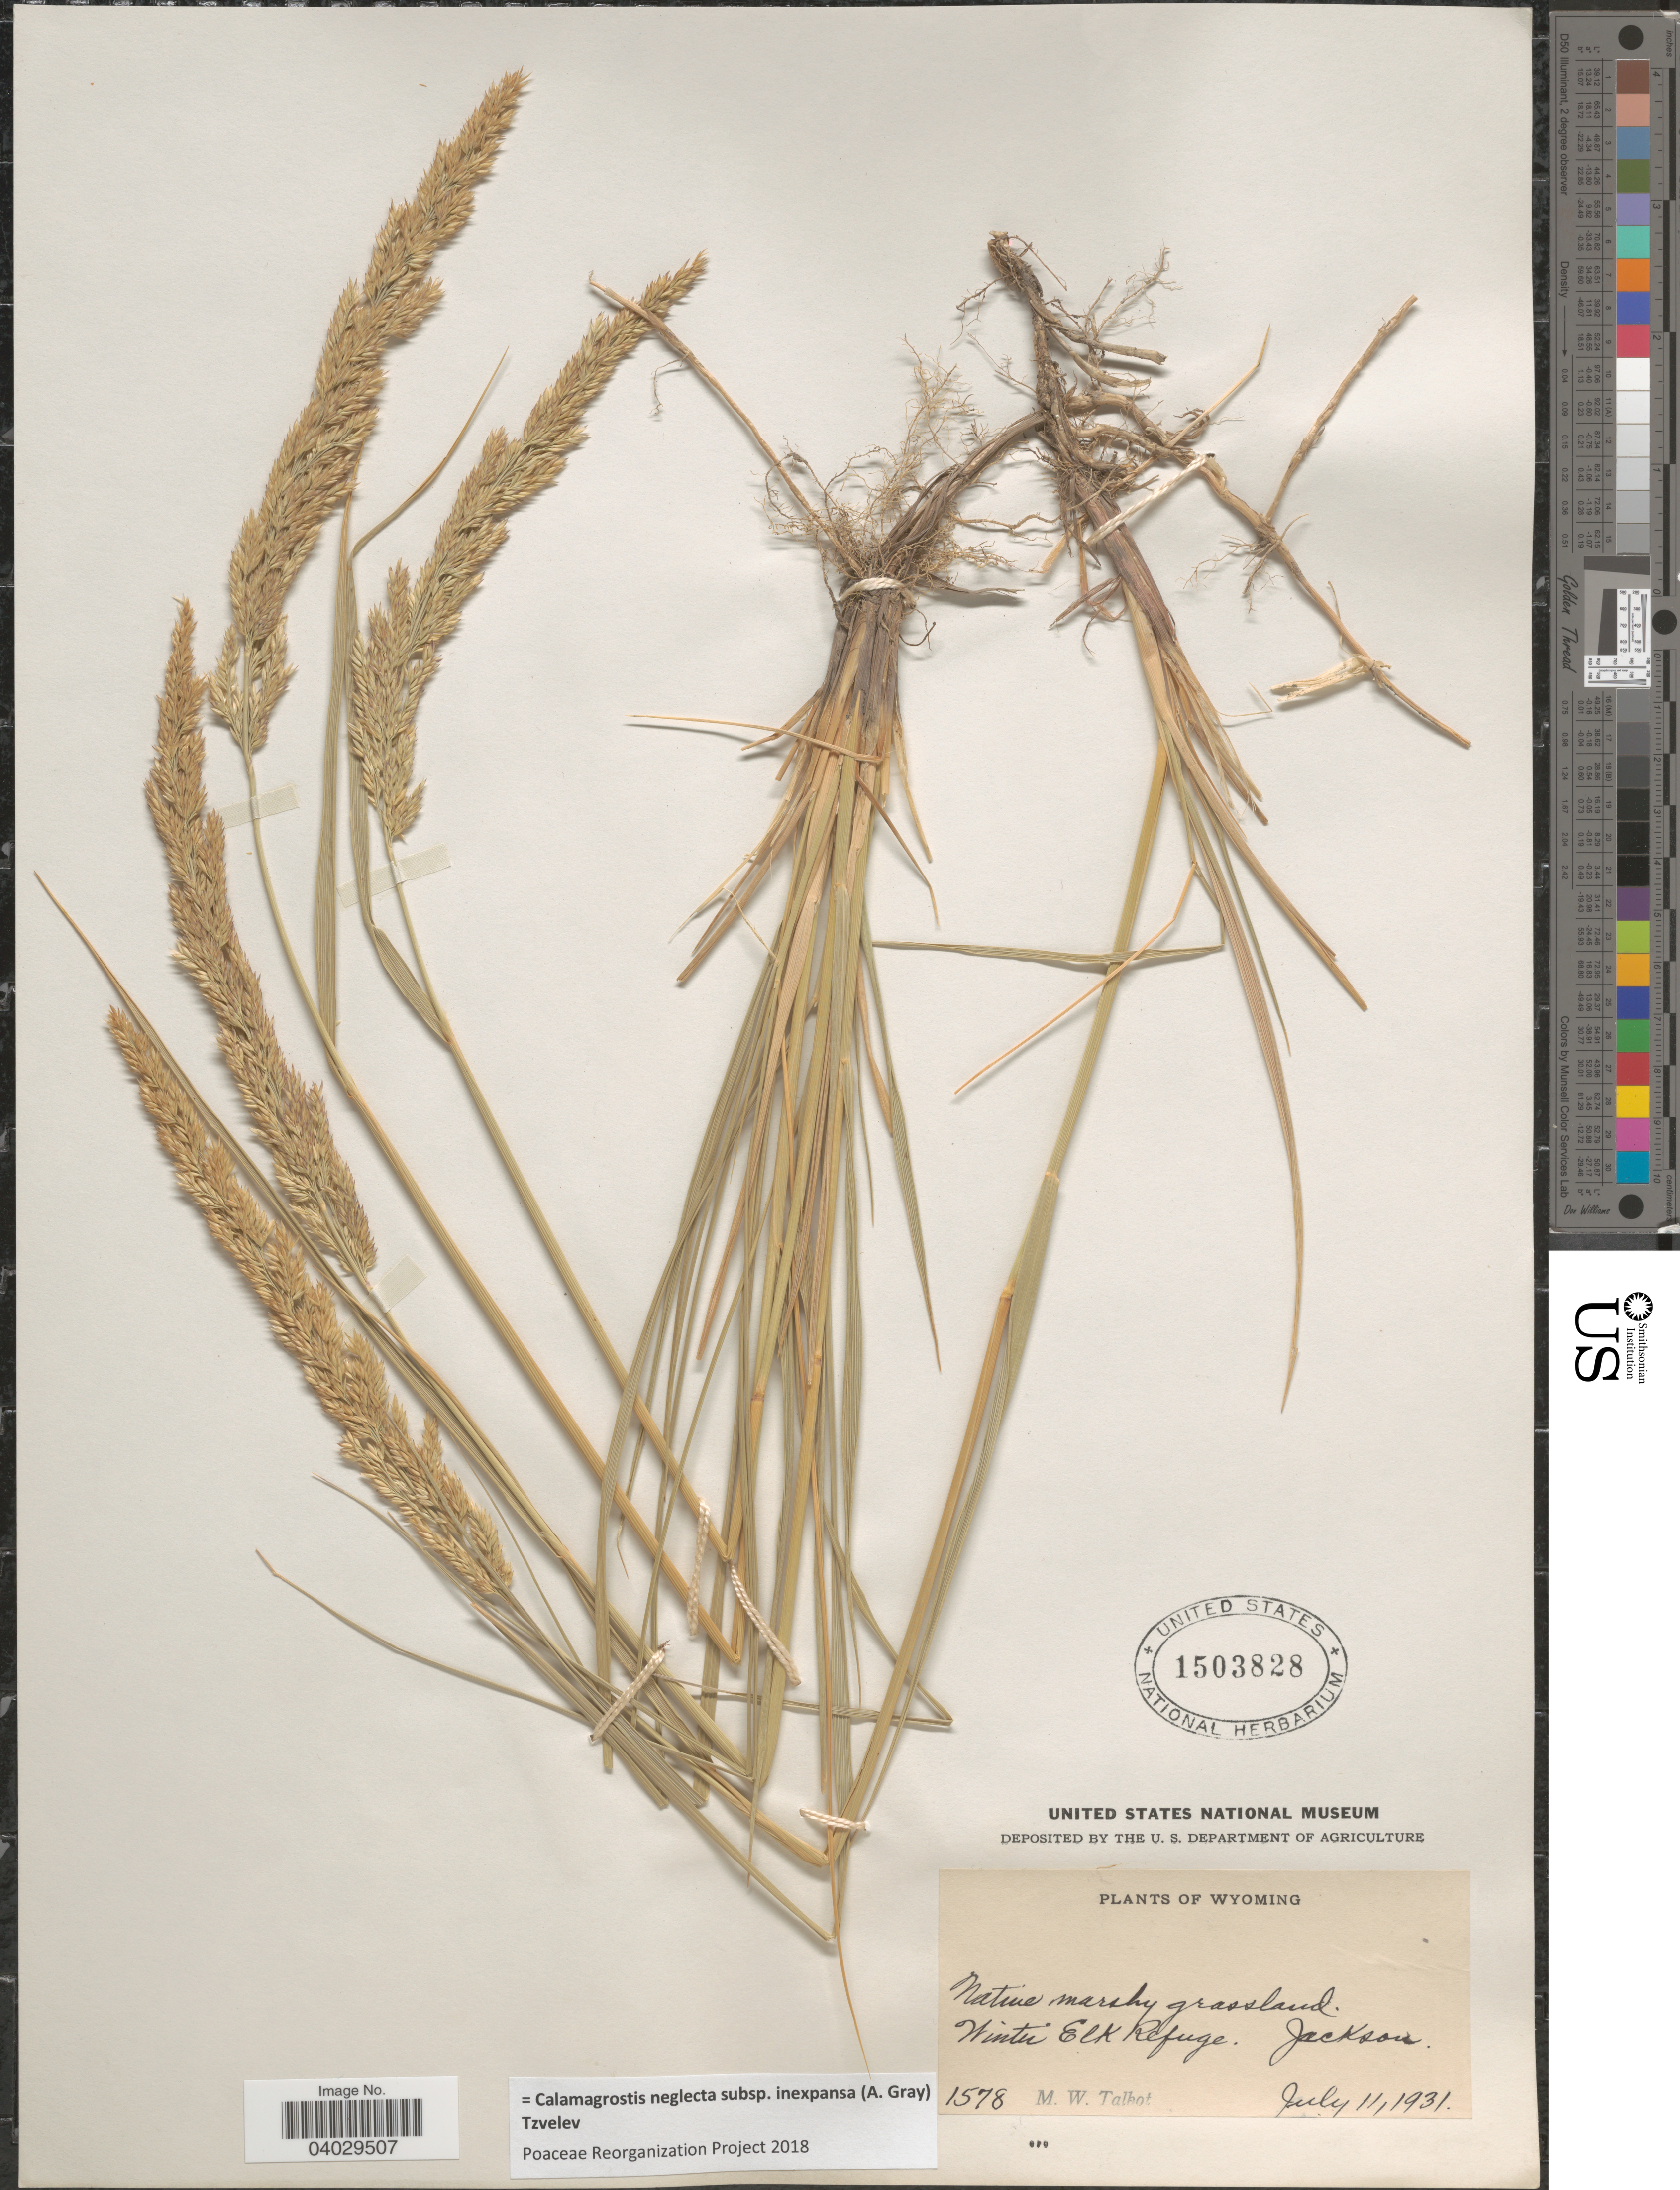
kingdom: Plantae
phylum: Tracheophyta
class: Liliopsida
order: Poales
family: Poaceae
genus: Calamagrostis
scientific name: Calamagrostis neglecta subsp. inexpansa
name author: (A. Gray) Tzvelev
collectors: M. Talbot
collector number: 1578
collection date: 1931-07-11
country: United States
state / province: Wyoming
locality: Winter Elk Refuge. Jackson.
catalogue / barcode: US 1503828